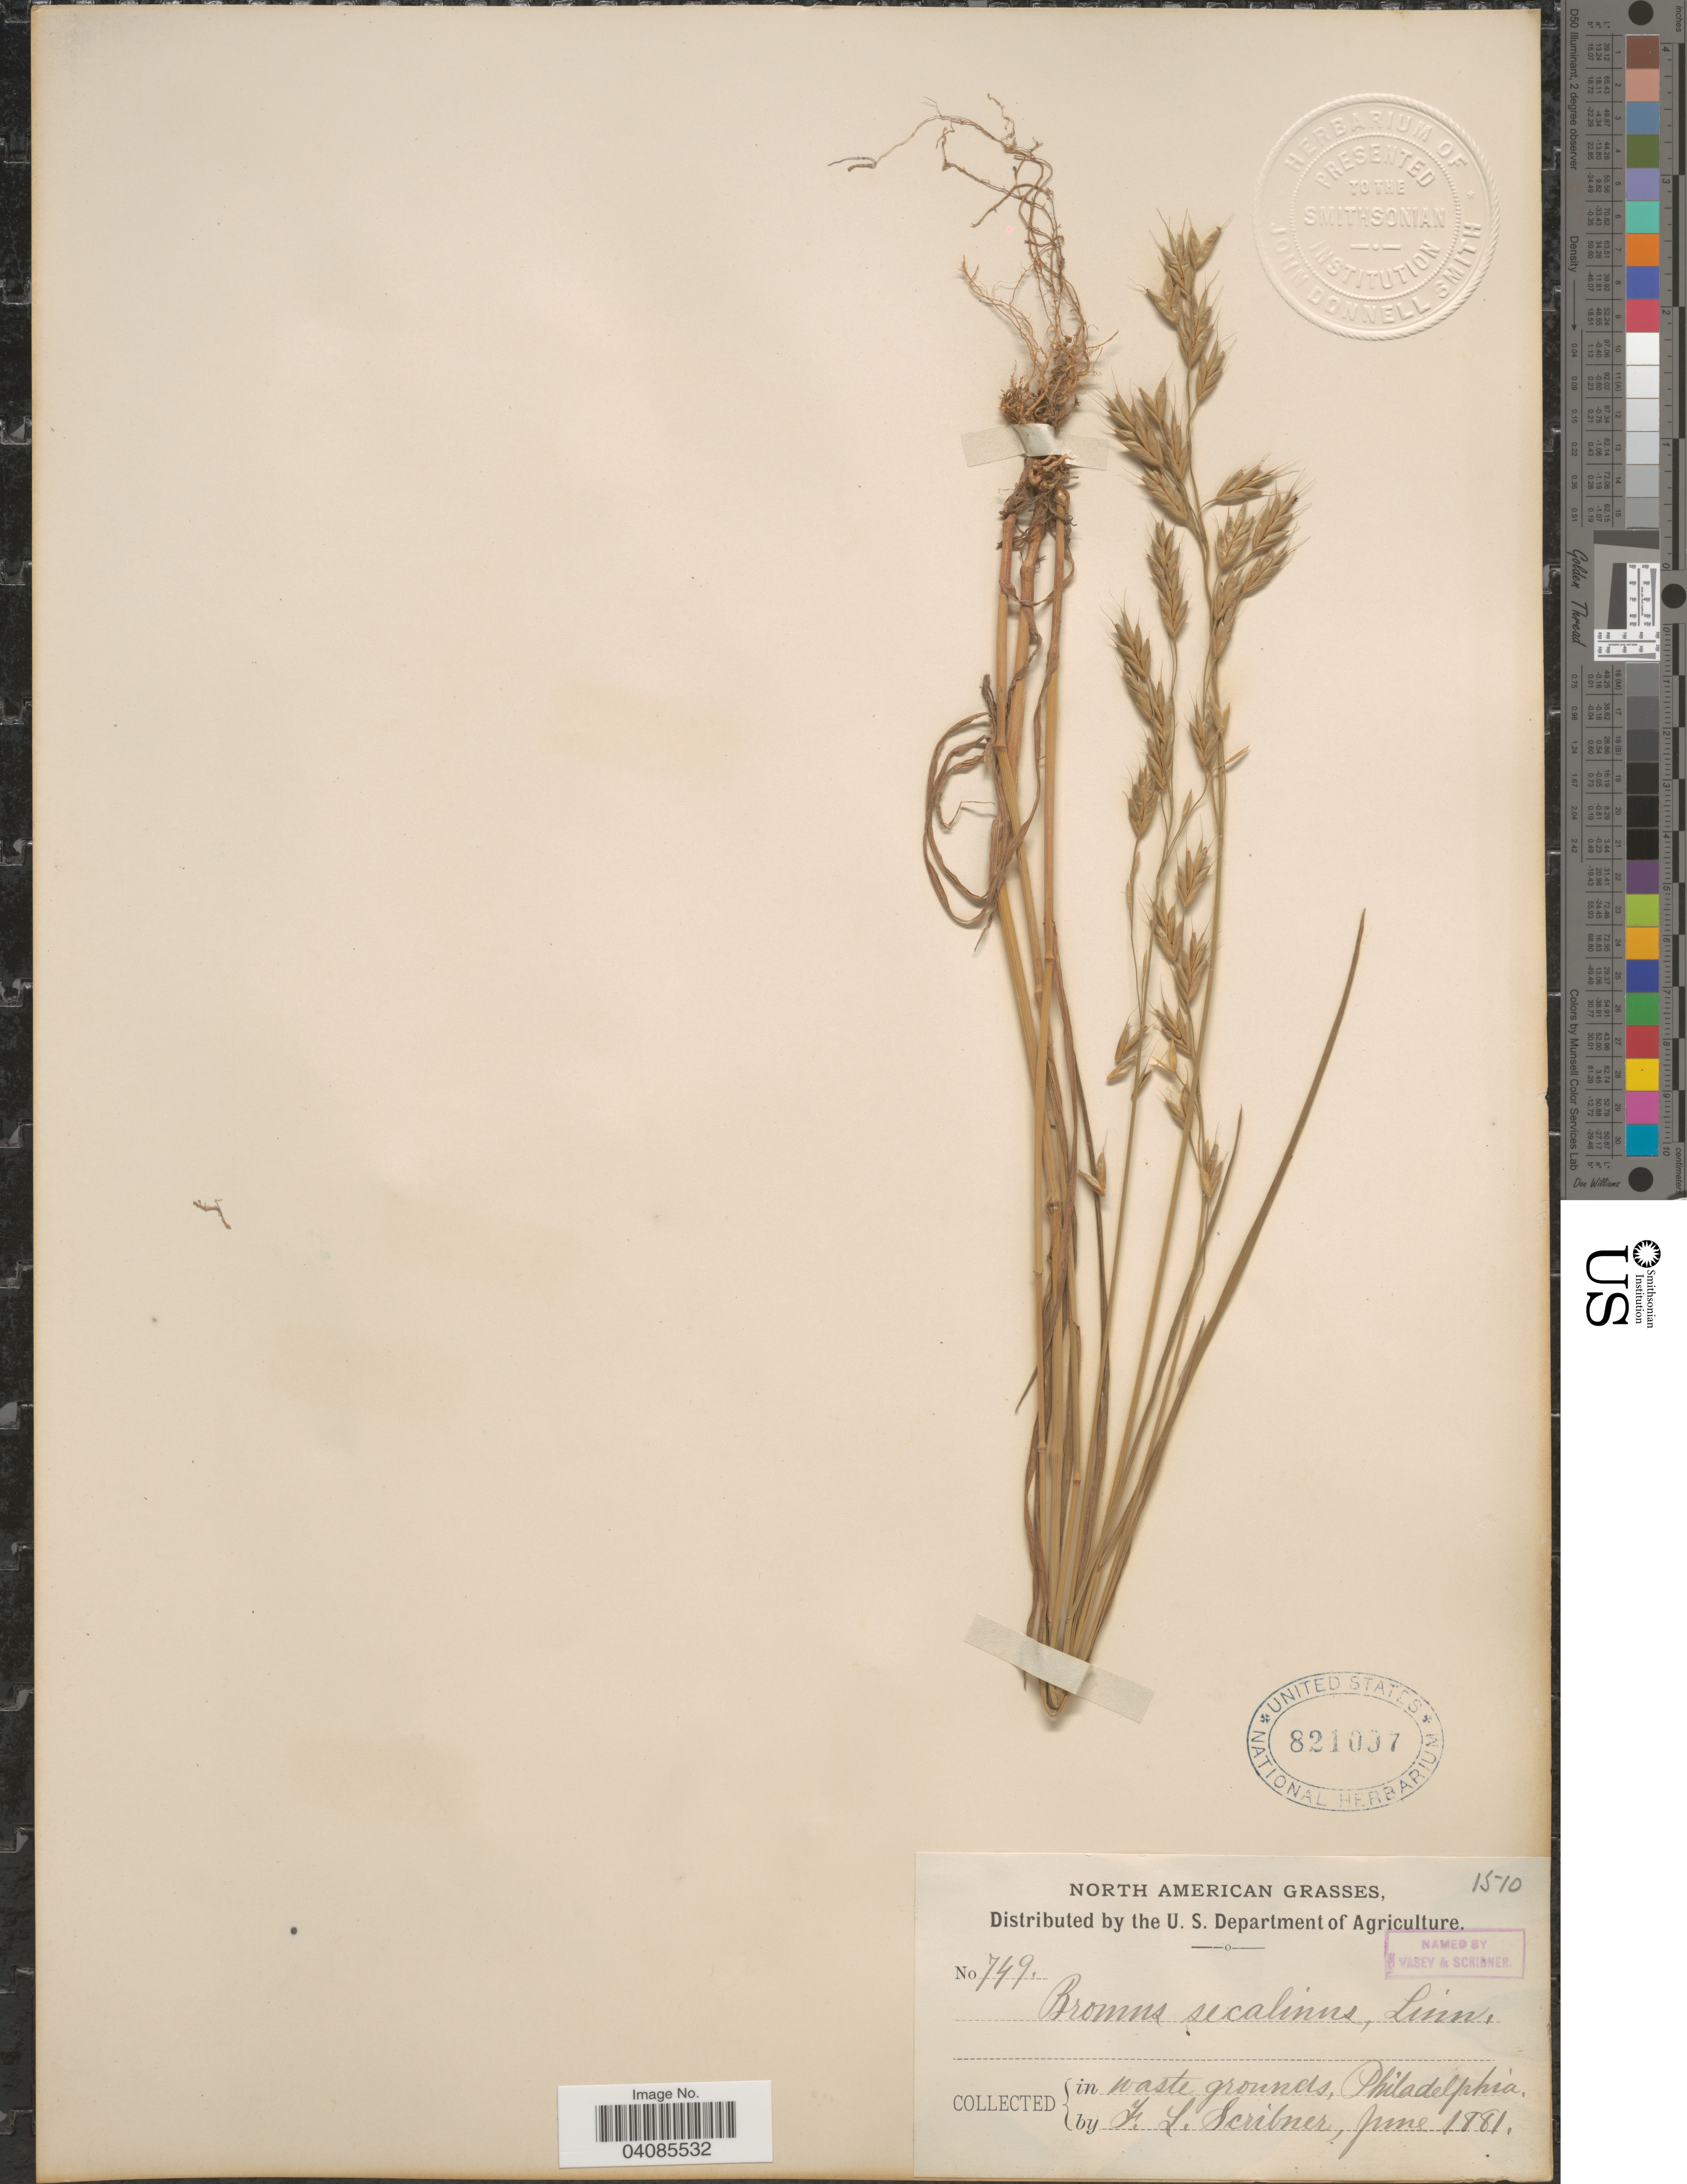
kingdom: Plantae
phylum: Tracheophyta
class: Liliopsida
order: Poales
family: Poaceae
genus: Bromus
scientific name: Bromus secalinus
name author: L.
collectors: F. L. Scribner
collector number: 1510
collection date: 1881-06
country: United States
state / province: Pennsylvania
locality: Philadelphia.